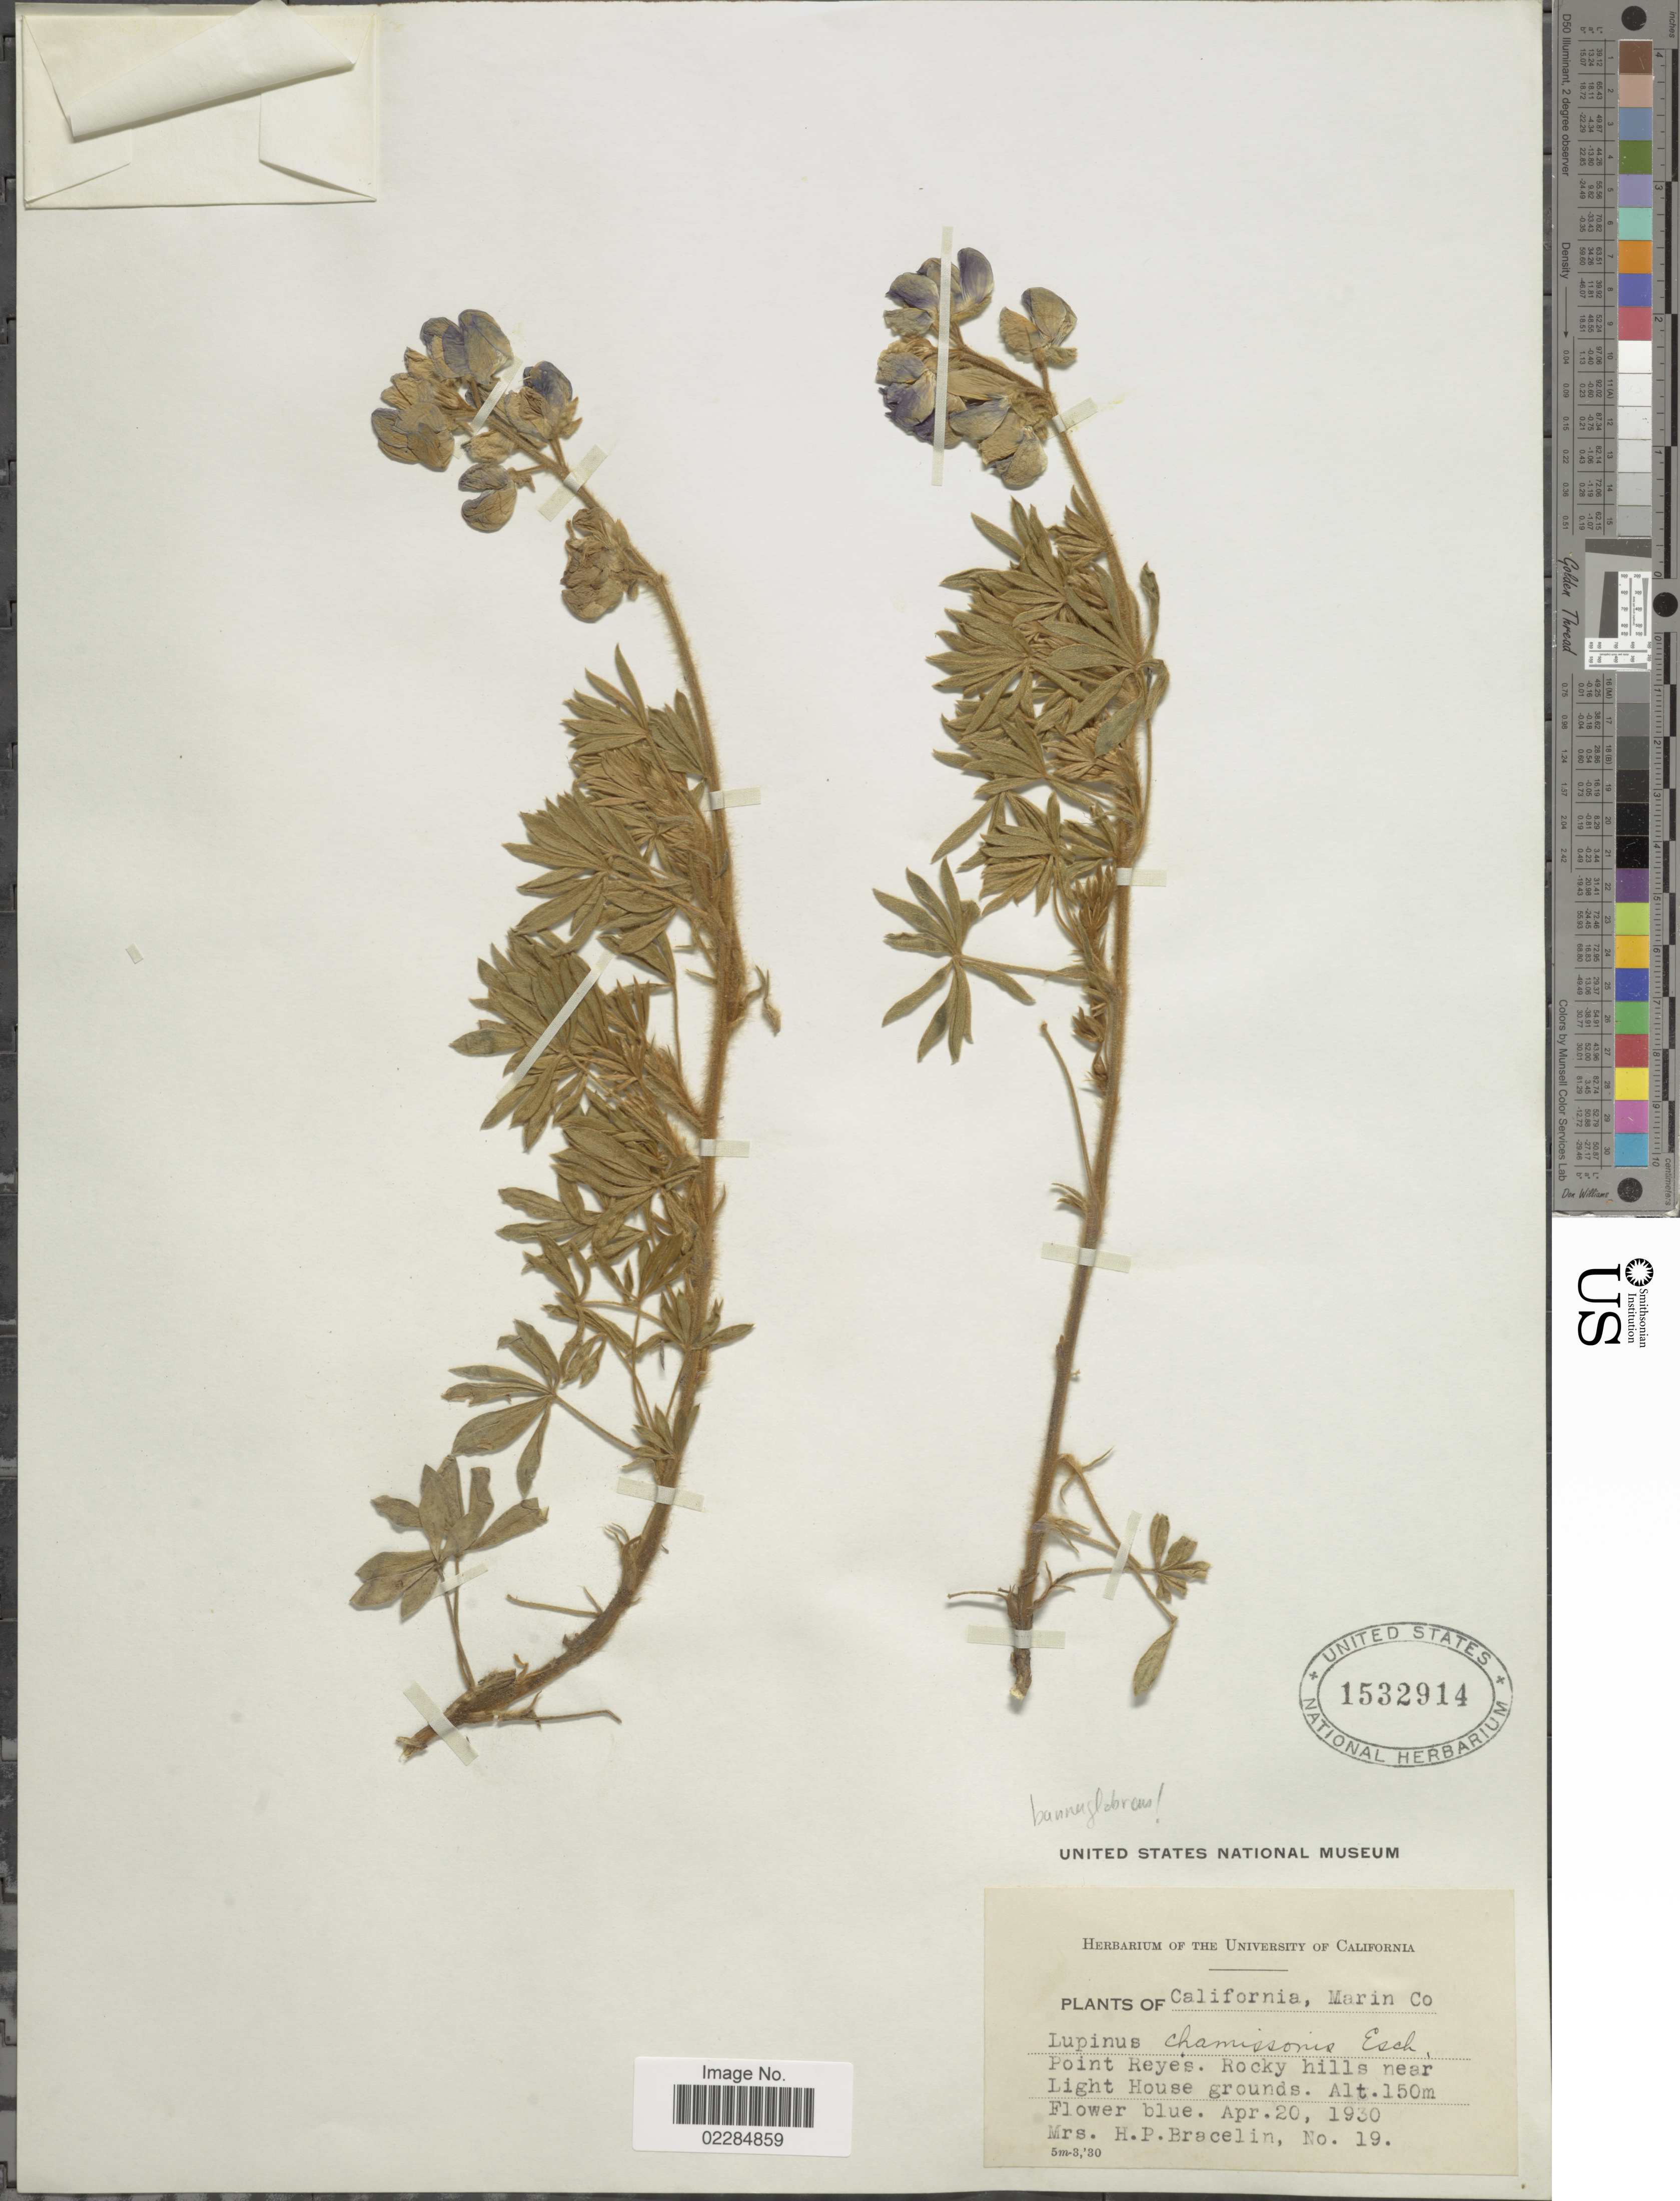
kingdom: Plantae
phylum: Tracheophyta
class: Magnoliopsida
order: Fabales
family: Fabaceae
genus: Lupinus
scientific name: Lupinus chamissonis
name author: Eschsch.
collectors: H. Bracelin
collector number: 19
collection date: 1930-04-20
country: United States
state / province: California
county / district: Marin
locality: Marin Co. Point Reyes. ROcky hills near Light House grounds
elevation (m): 150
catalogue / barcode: US 1532914